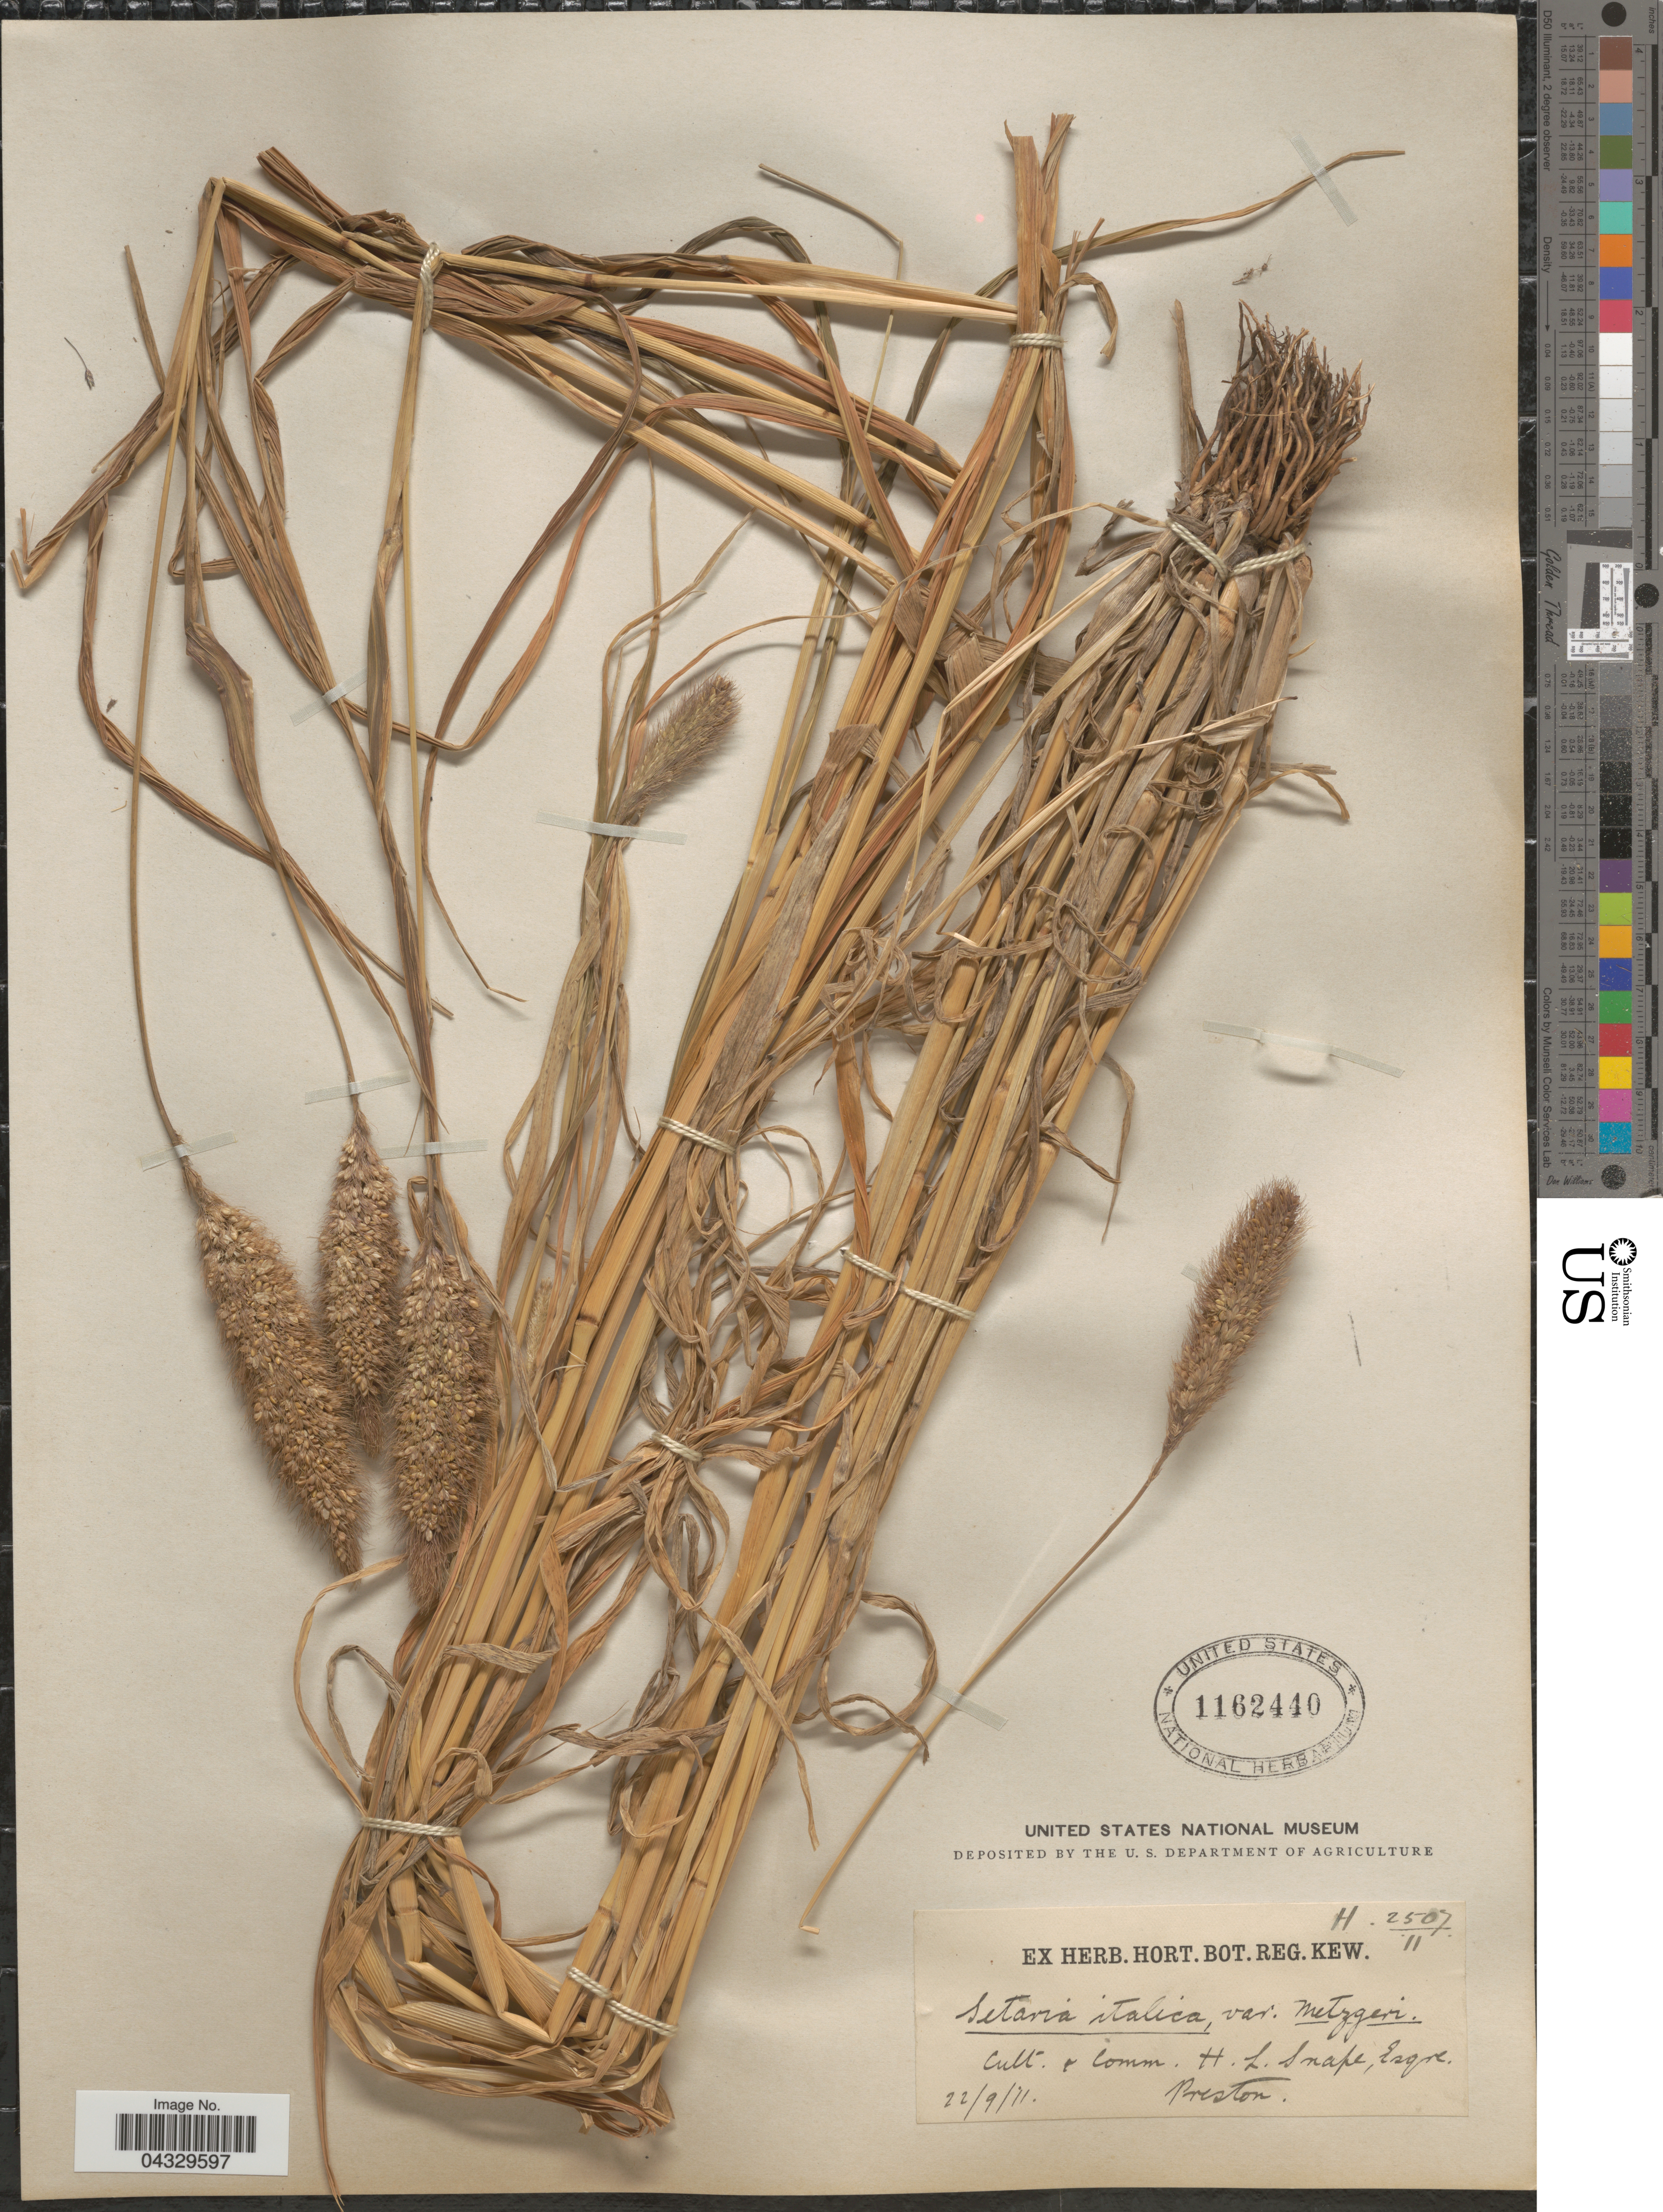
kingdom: Plantae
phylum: Tracheophyta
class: Liliopsida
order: Poales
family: Poaceae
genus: Setaria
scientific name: Setaria italica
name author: (L.) P. Beauv.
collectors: Preston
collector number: H2507/11?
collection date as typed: Transcribed d/m/y: 22/9/11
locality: ex. Herb. hort. Bot. Reg. Kew.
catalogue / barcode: US 1162440